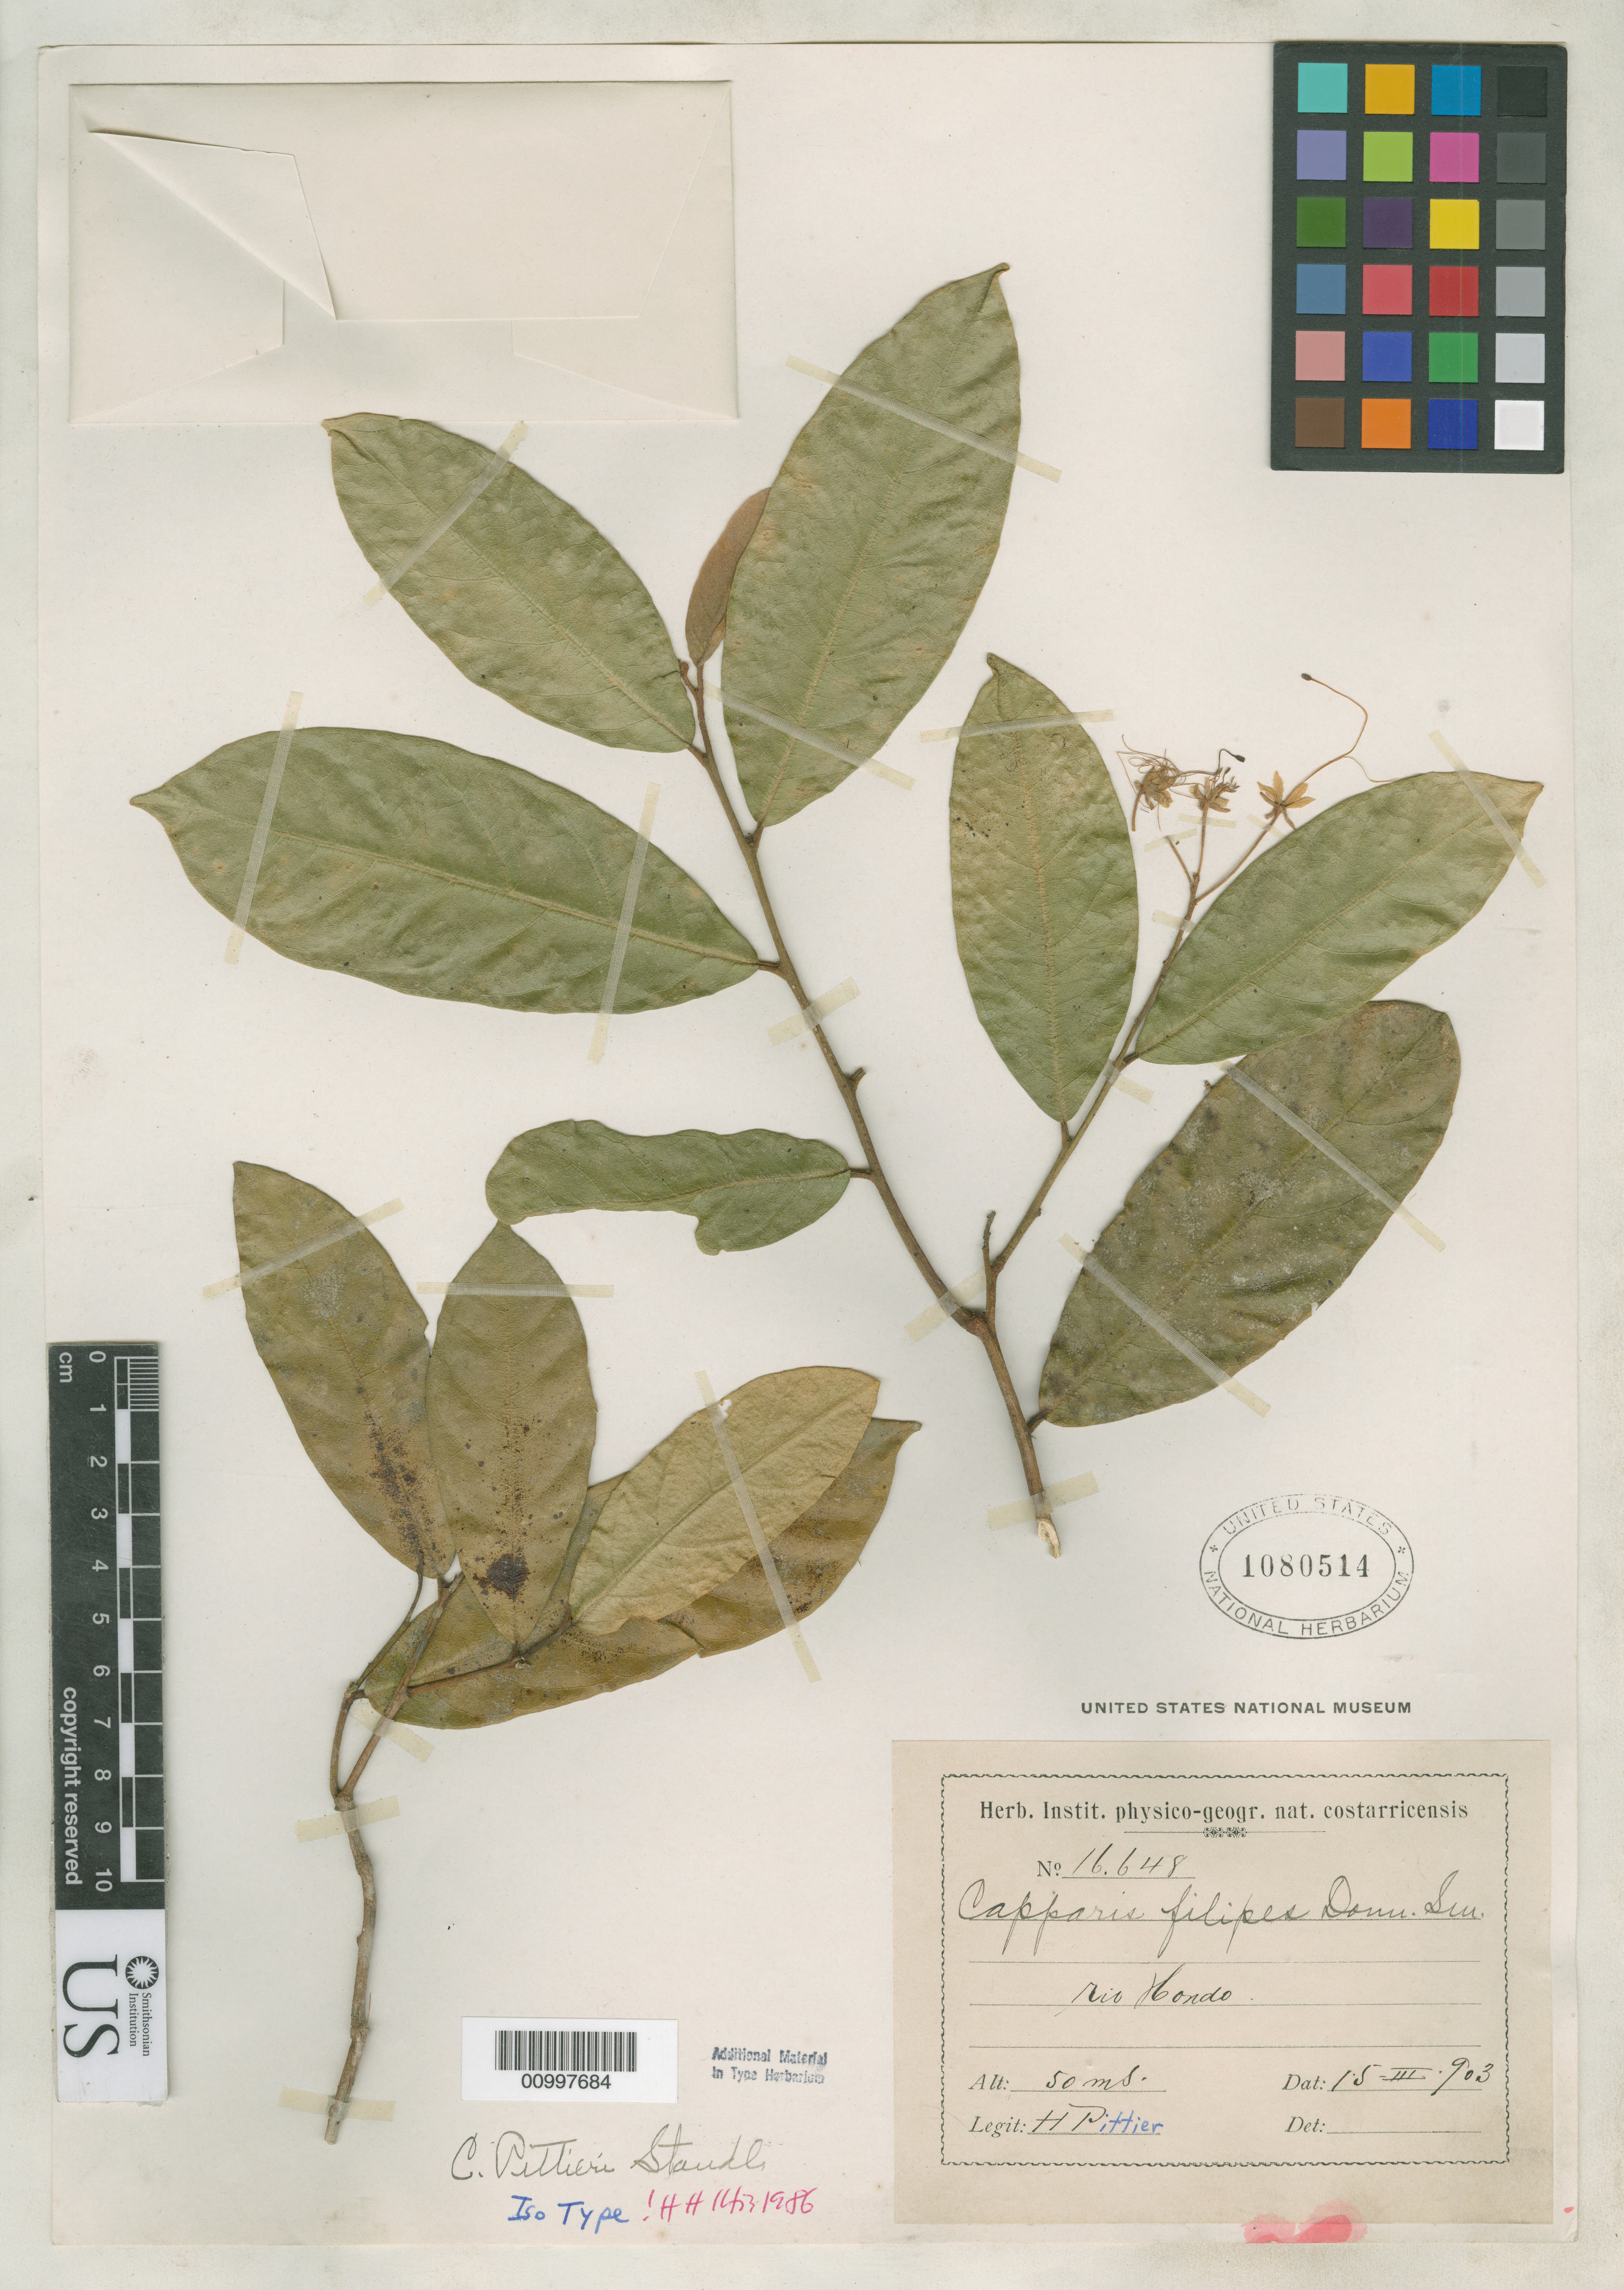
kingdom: Plantae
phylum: Tracheophyta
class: Magnoliopsida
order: Brassicales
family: Capparaceae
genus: Capparis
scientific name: Capparis pittieri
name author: Standl.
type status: Isotype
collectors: H. F. Pittier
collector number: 16648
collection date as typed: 15 Mar 1903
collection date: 1903-03-15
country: Costa Rica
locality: Rio Hondo.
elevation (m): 50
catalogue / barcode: US 1080514